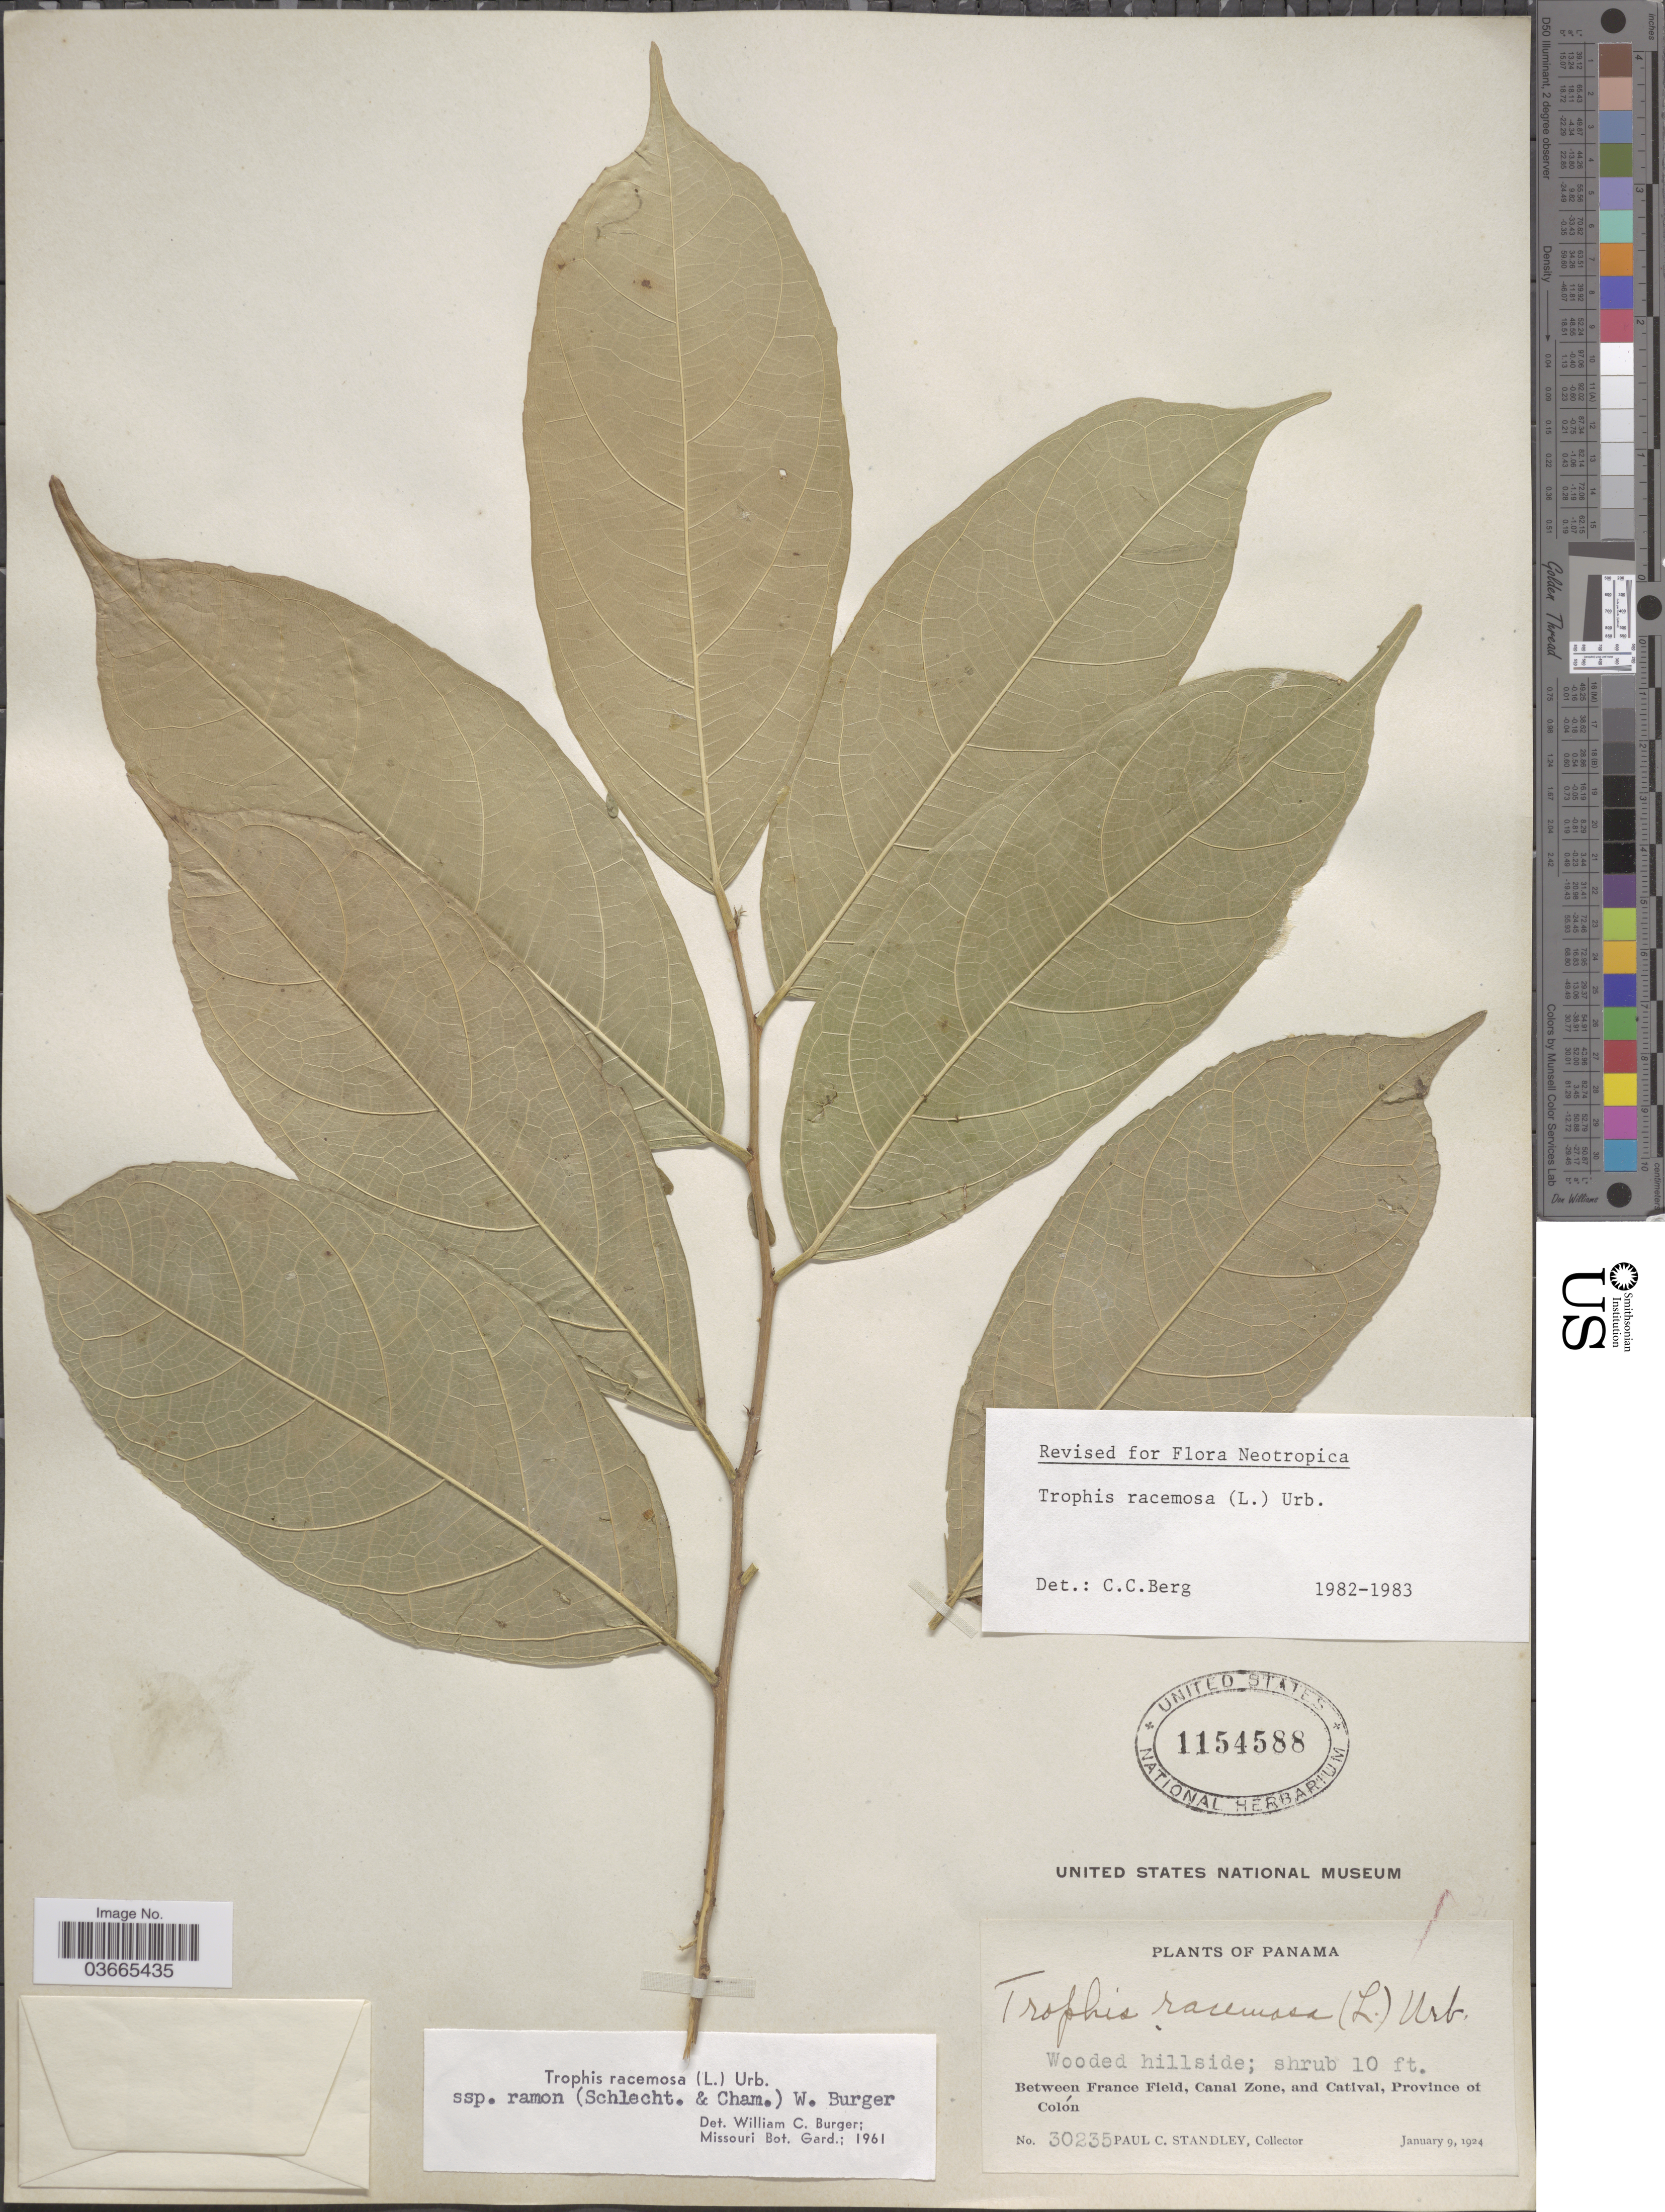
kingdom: Plantae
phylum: Tracheophyta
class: Magnoliopsida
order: Rosales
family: Moraceae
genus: Trophis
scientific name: Trophis racemosa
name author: (L.) Urb.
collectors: P. C. Standley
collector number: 30235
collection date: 1924-01-09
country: Panama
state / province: Colón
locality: Between France Field, Canal Zone, and Catival.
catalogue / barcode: US 1154588